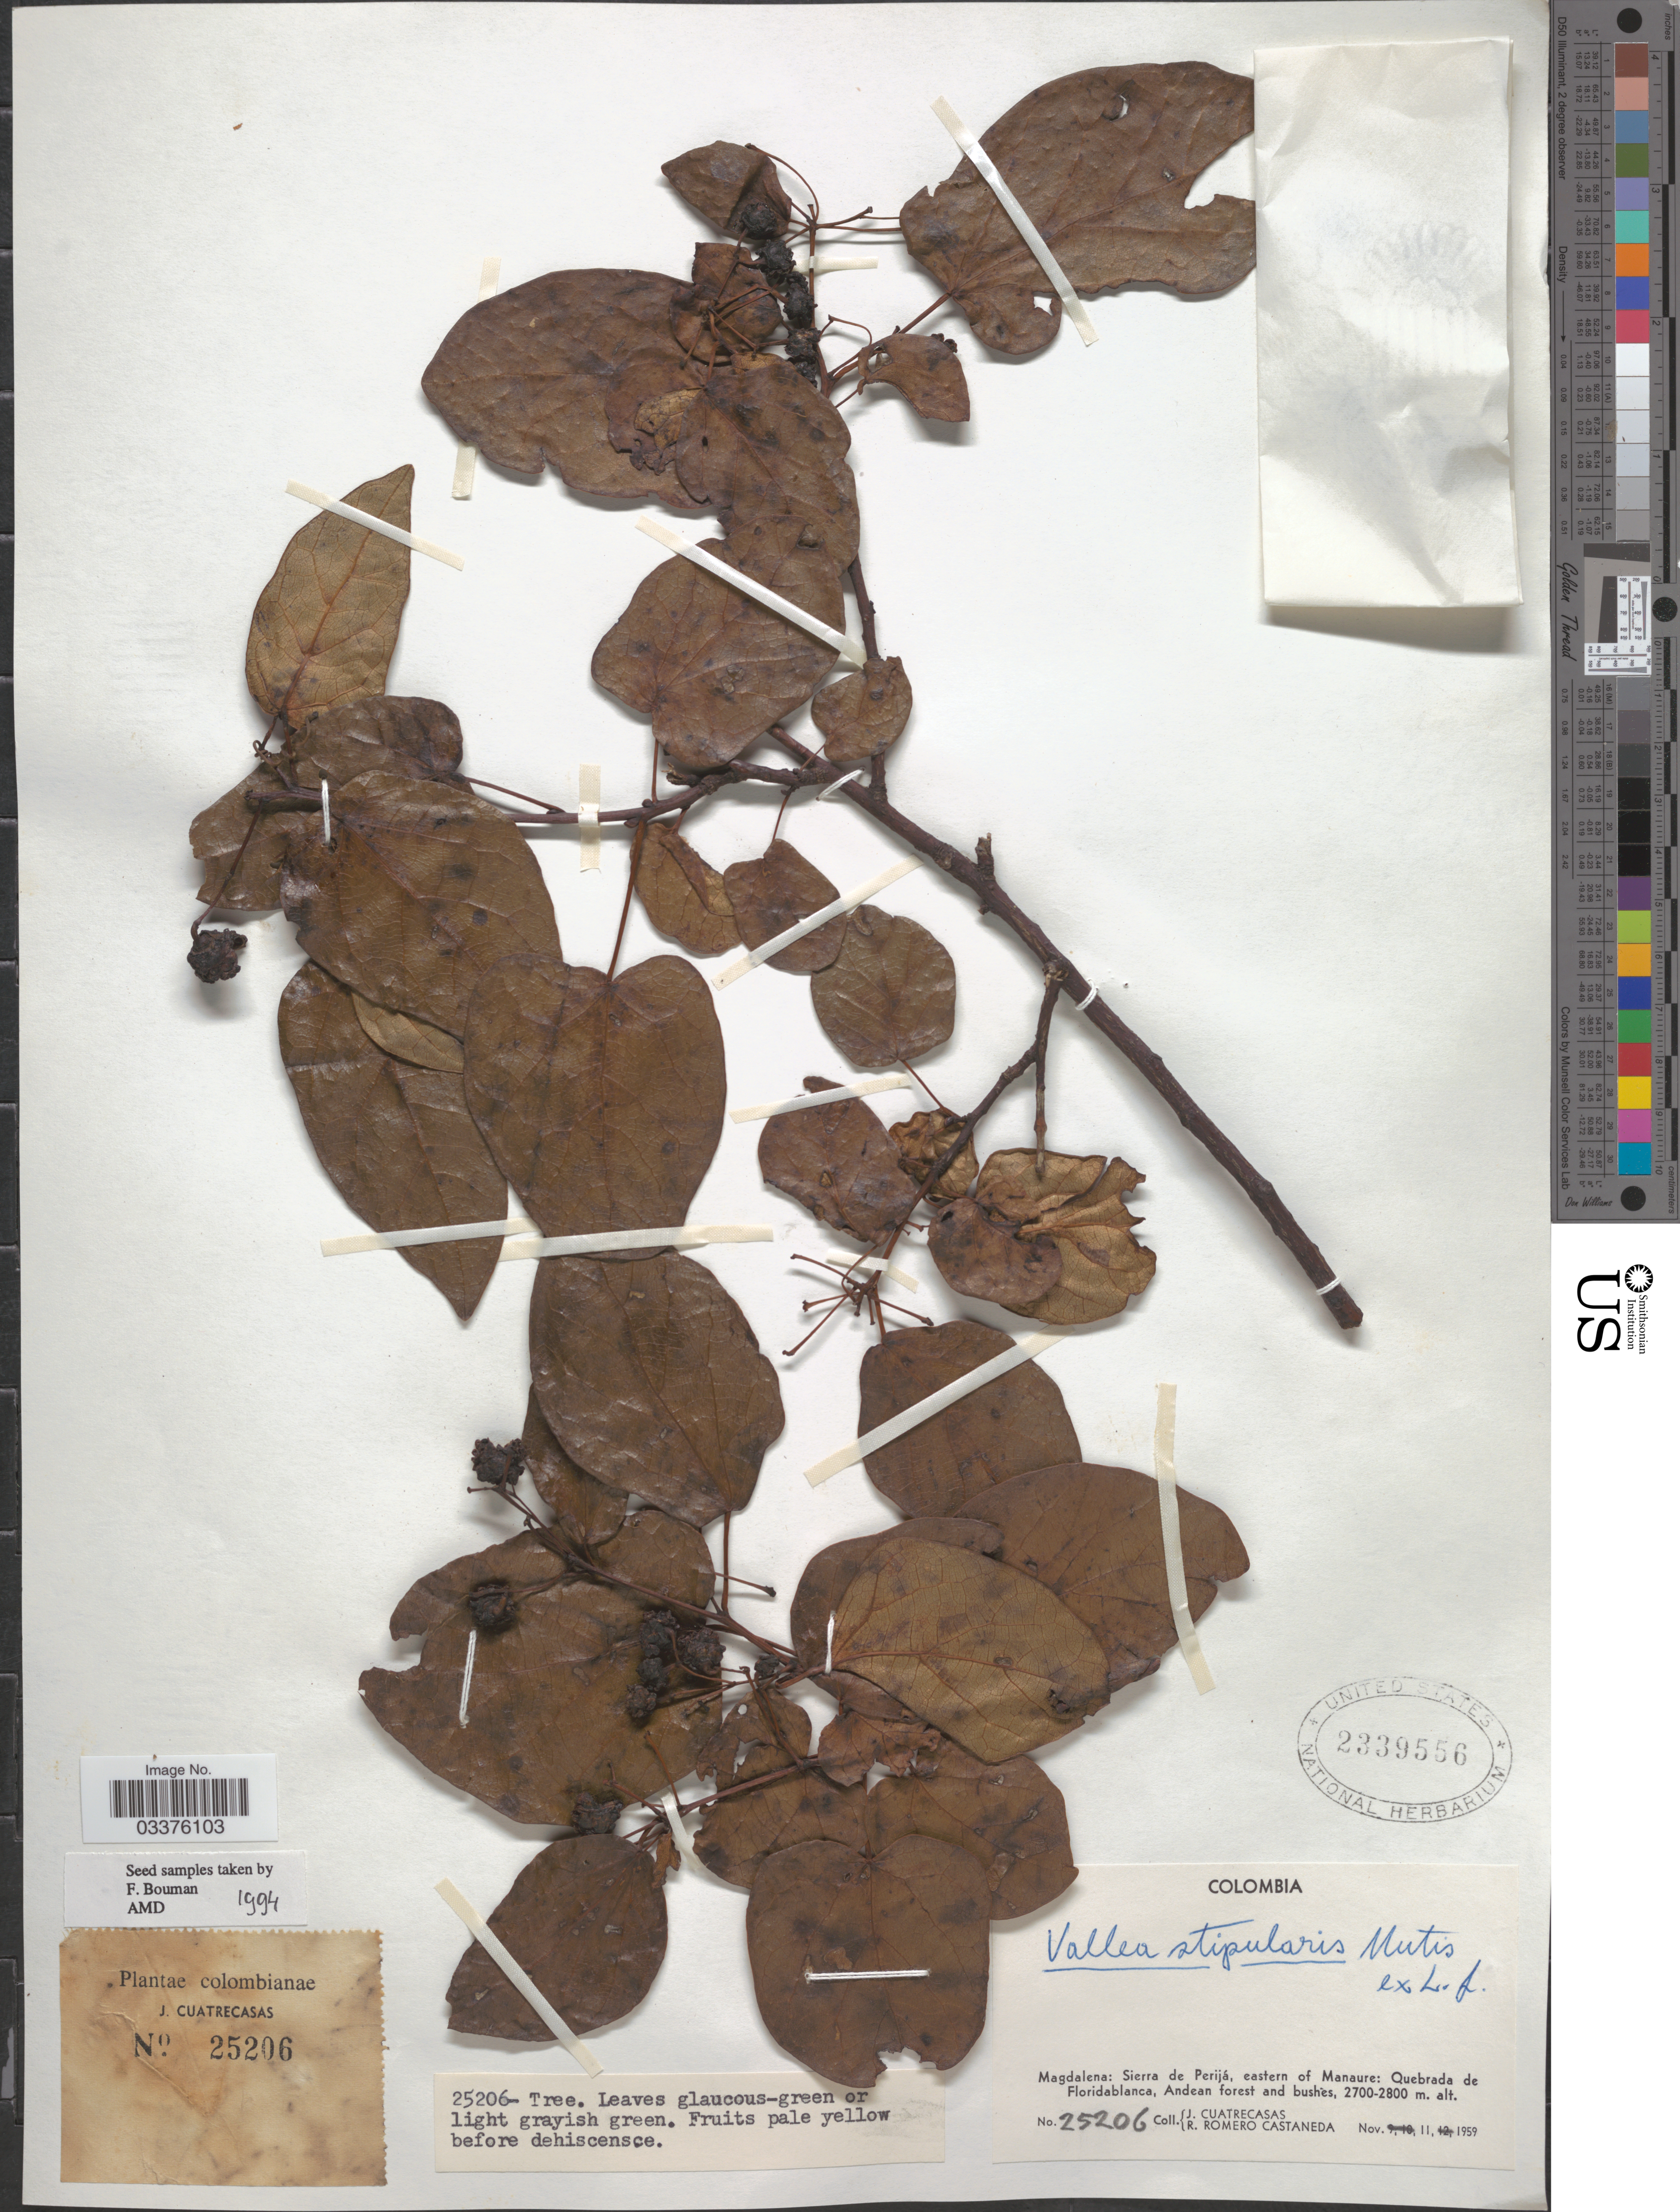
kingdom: Plantae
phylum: Tracheophyta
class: Magnoliopsida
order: Oxalidales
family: Elaeocarpaceae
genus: Vallea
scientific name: Vallea stipularis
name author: L. f.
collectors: J. Cuatrecasas & R. Romero Castañeda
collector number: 25206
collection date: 1959-11-11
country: Colombia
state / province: Magdalena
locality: Sierra de Perijá, eastern of Manaure: Quebrada de Floridablanca, Andean forest and bushes.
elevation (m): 2700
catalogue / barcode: US 2339556